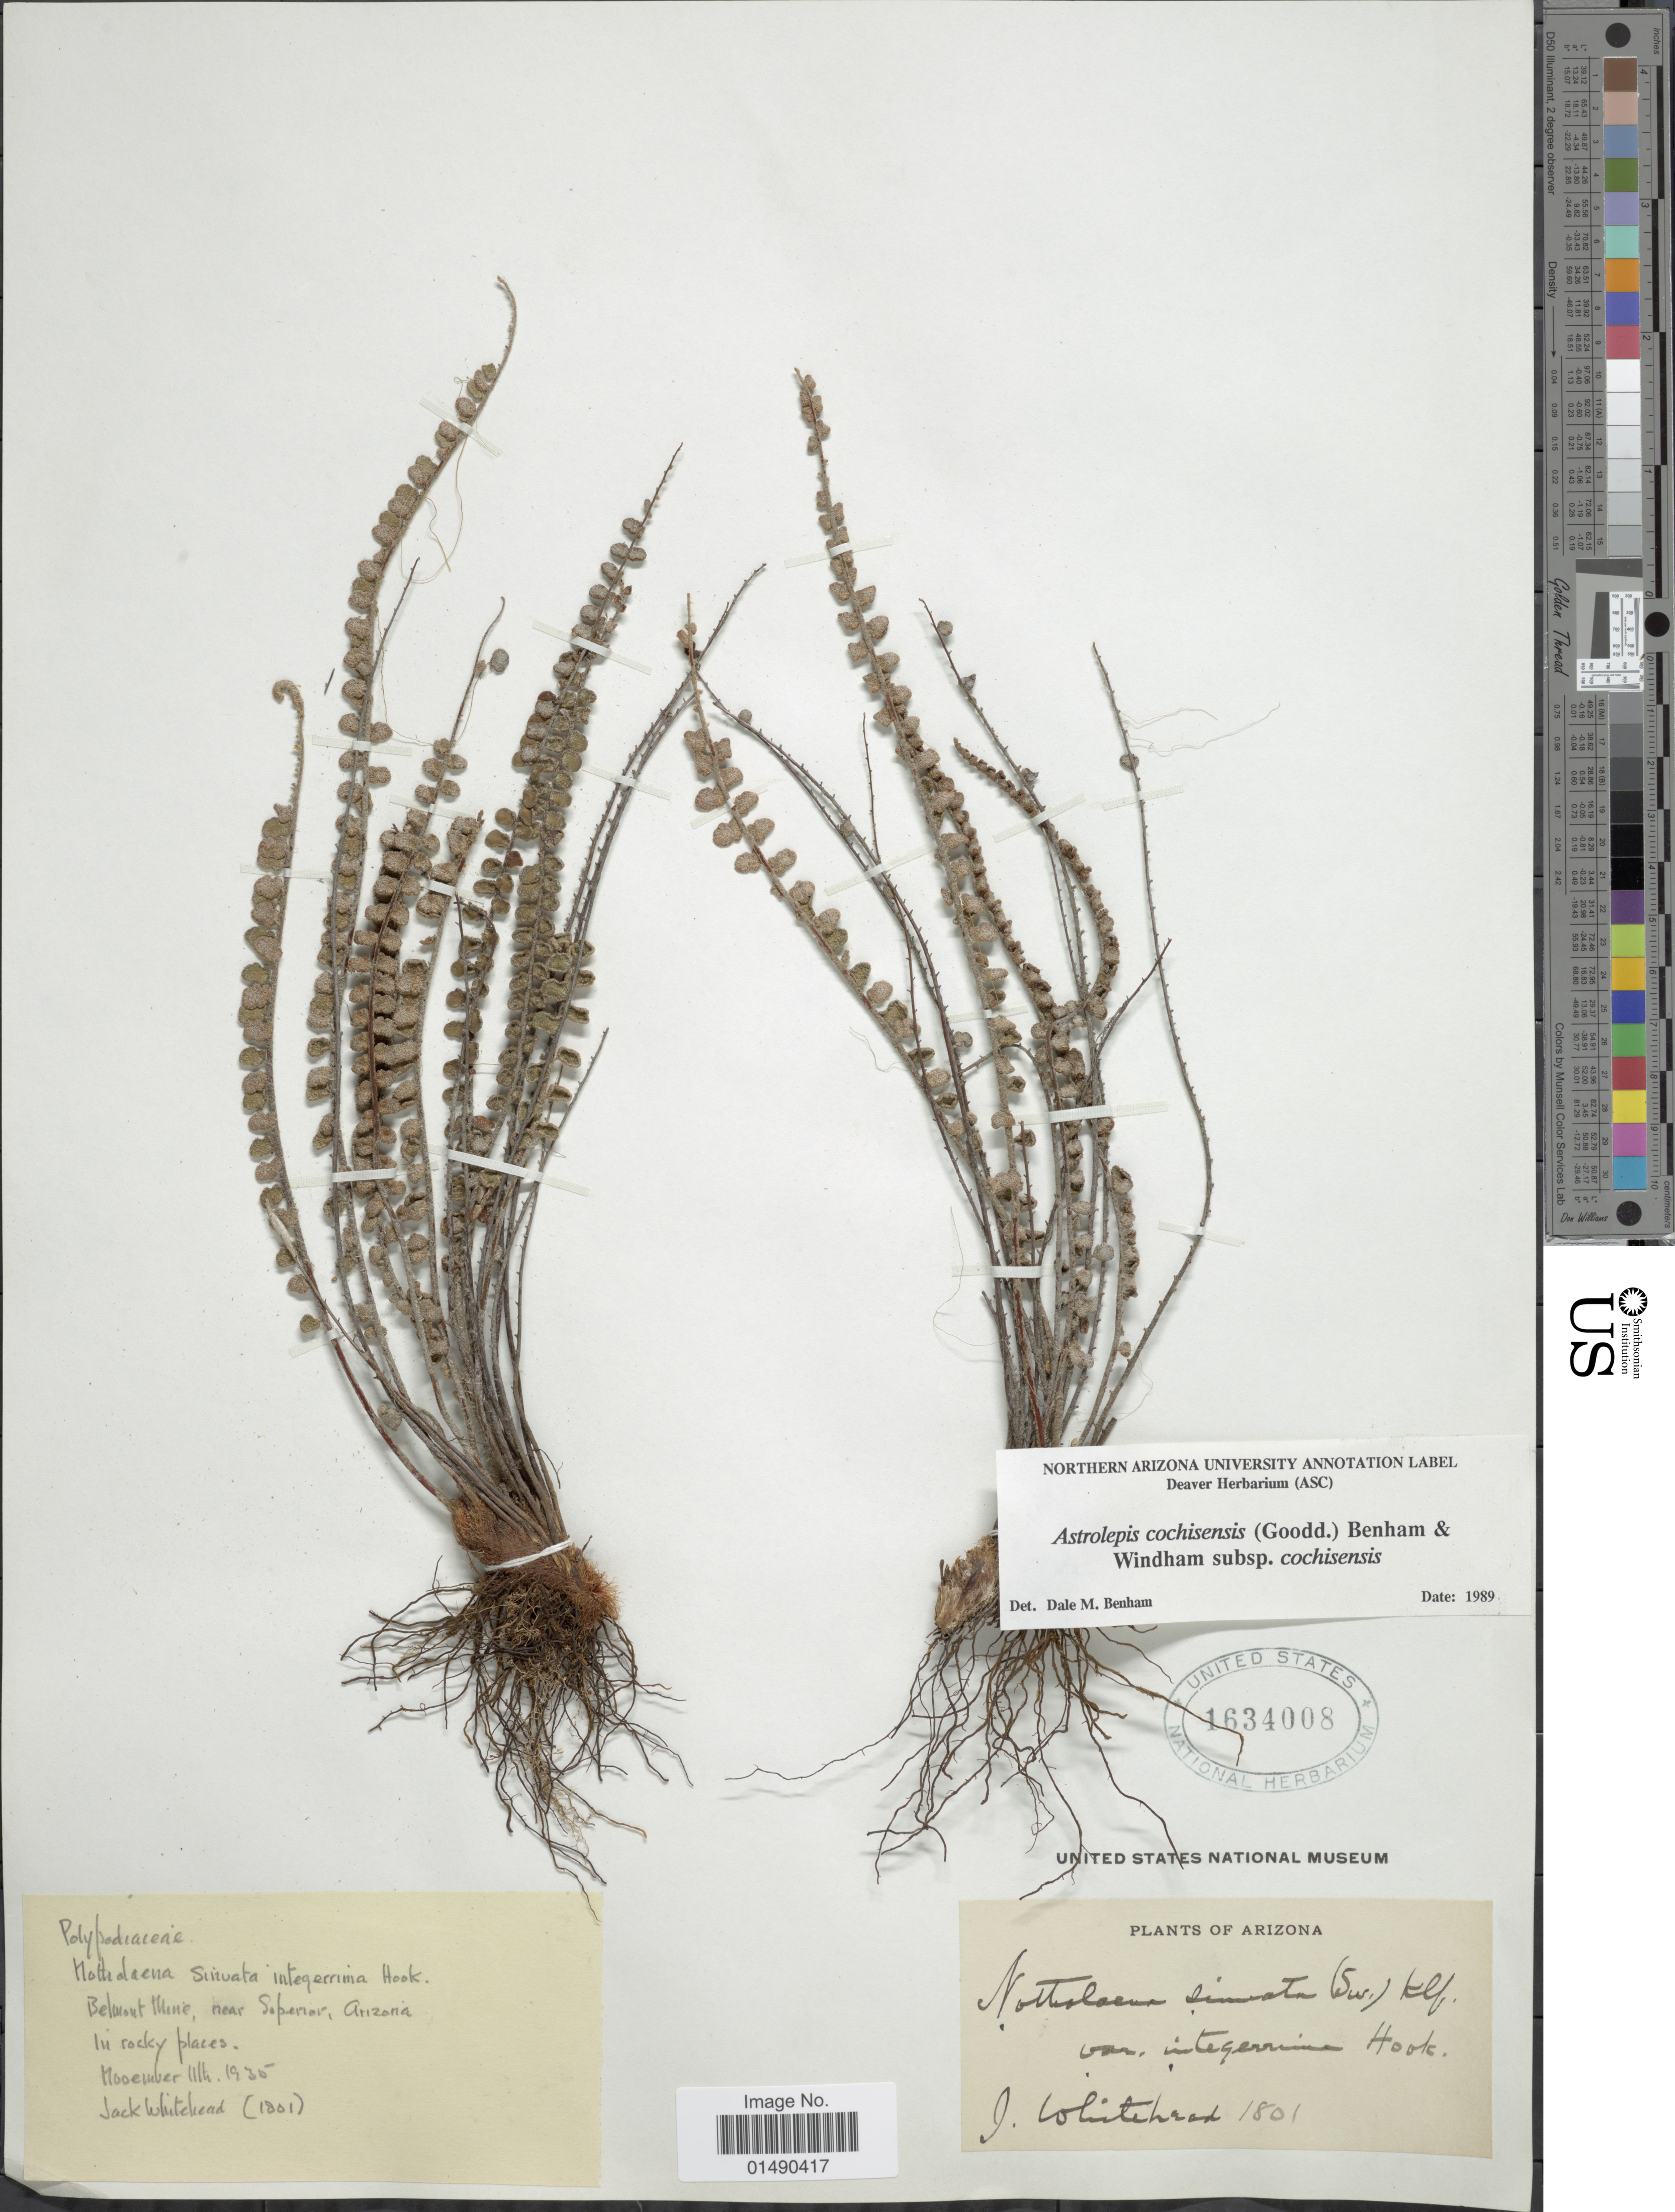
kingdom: Plantae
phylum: Tracheophyta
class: Polypodiopsida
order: Polypodiales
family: Pteridaceae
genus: Astrolepis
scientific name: Astrolepis cochisensis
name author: (C.O. Goodd.) D.M. Benham & Windham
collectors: J. Whitehead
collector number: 1801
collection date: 1935-11-11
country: United States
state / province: Arizona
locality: Belmout Mine, near Superior, in rocky places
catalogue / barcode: US 1634008